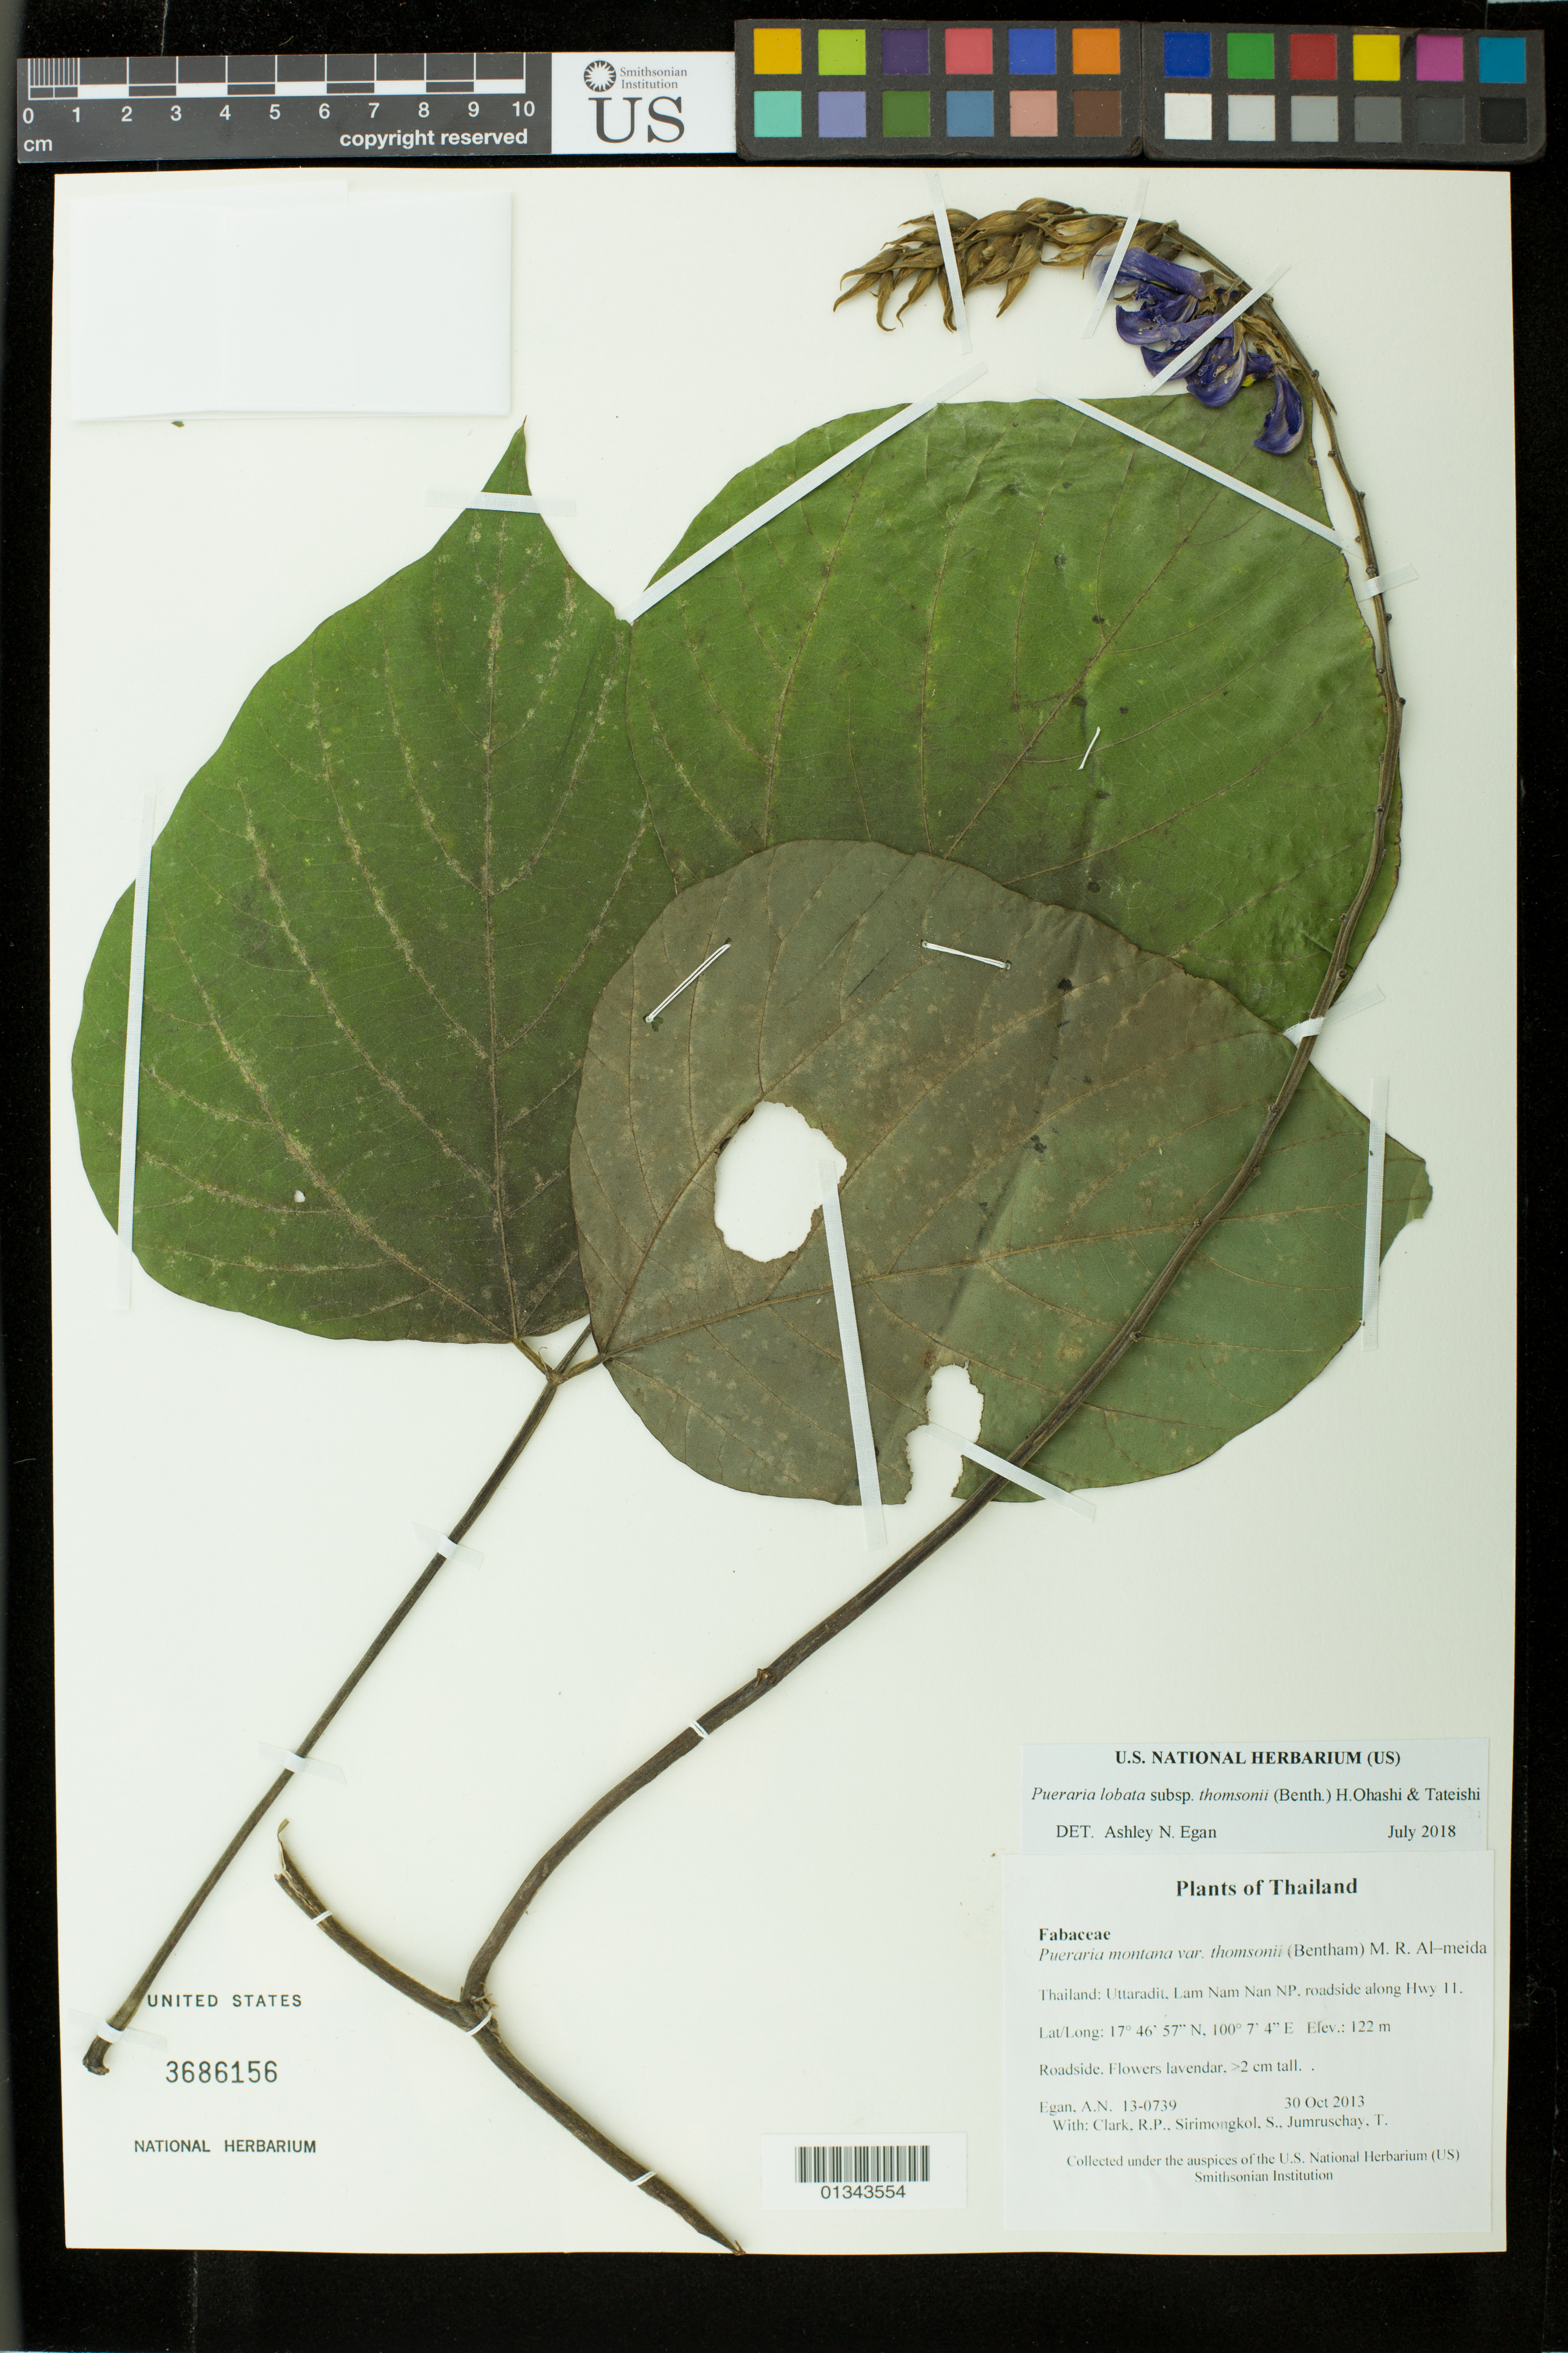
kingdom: Plantae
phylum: Tracheophyta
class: Magnoliopsida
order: Fabales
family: Fabaceae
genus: Pueraria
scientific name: Pueraria lobata var. thomsonii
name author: (Benth.) Maesen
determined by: Egan, Ashley N., (US), Smithsonian Institution - National Museum of Natural History (UNITED STATES)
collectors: A. N. Egan, R. P. Clark, S. Sirimongkol & T. Jumruschay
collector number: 13-0739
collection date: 2013-10-30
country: Thailand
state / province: Uttaradit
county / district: Mueang Uttaradit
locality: Lam Nam Nan NP, roadside along Hwy 11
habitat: Roadside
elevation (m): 122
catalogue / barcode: US 3686156